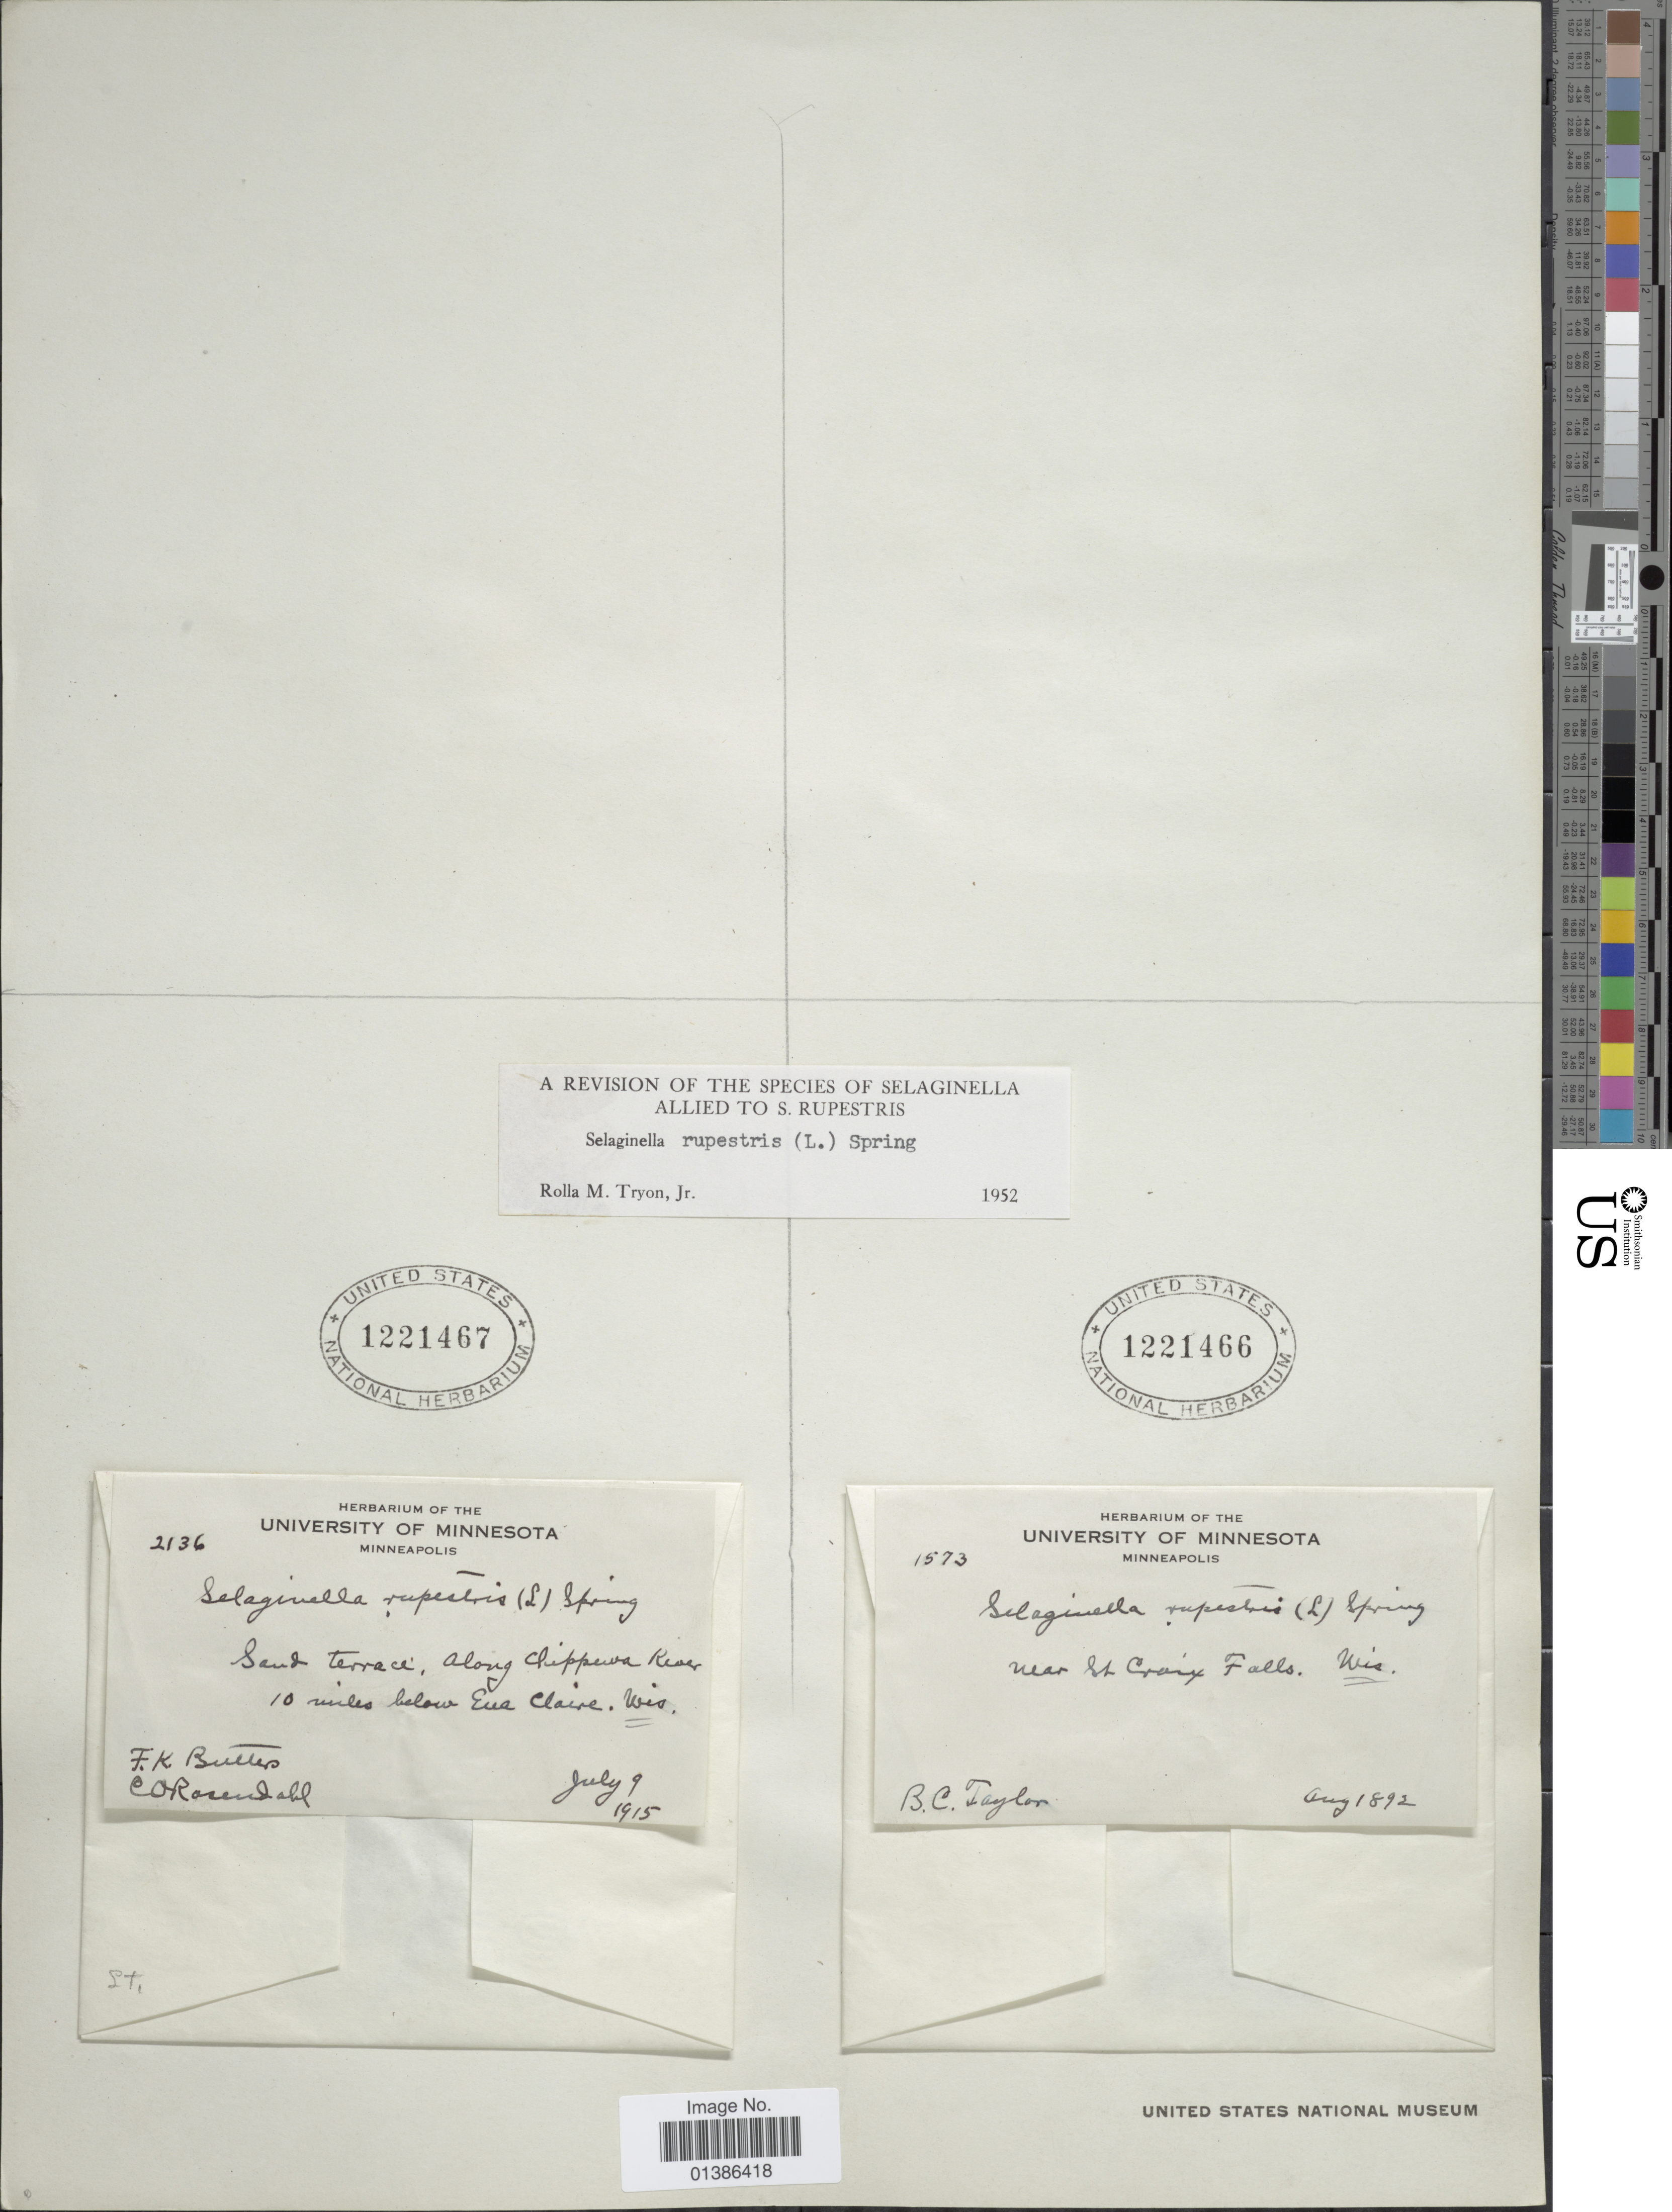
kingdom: Plantae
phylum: Tracheophyta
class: Lycopodiopsida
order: Selaginellales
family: Selaginellaceae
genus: Selaginella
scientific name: Selaginella rupestris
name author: (L.) Spring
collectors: F. K. Butters & C. O. Rosendahl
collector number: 2136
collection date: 1915-07-09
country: United States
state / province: Wisconsin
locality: Along Chippewa River 10 miles below Eau Claire.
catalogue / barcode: US 1221467-2